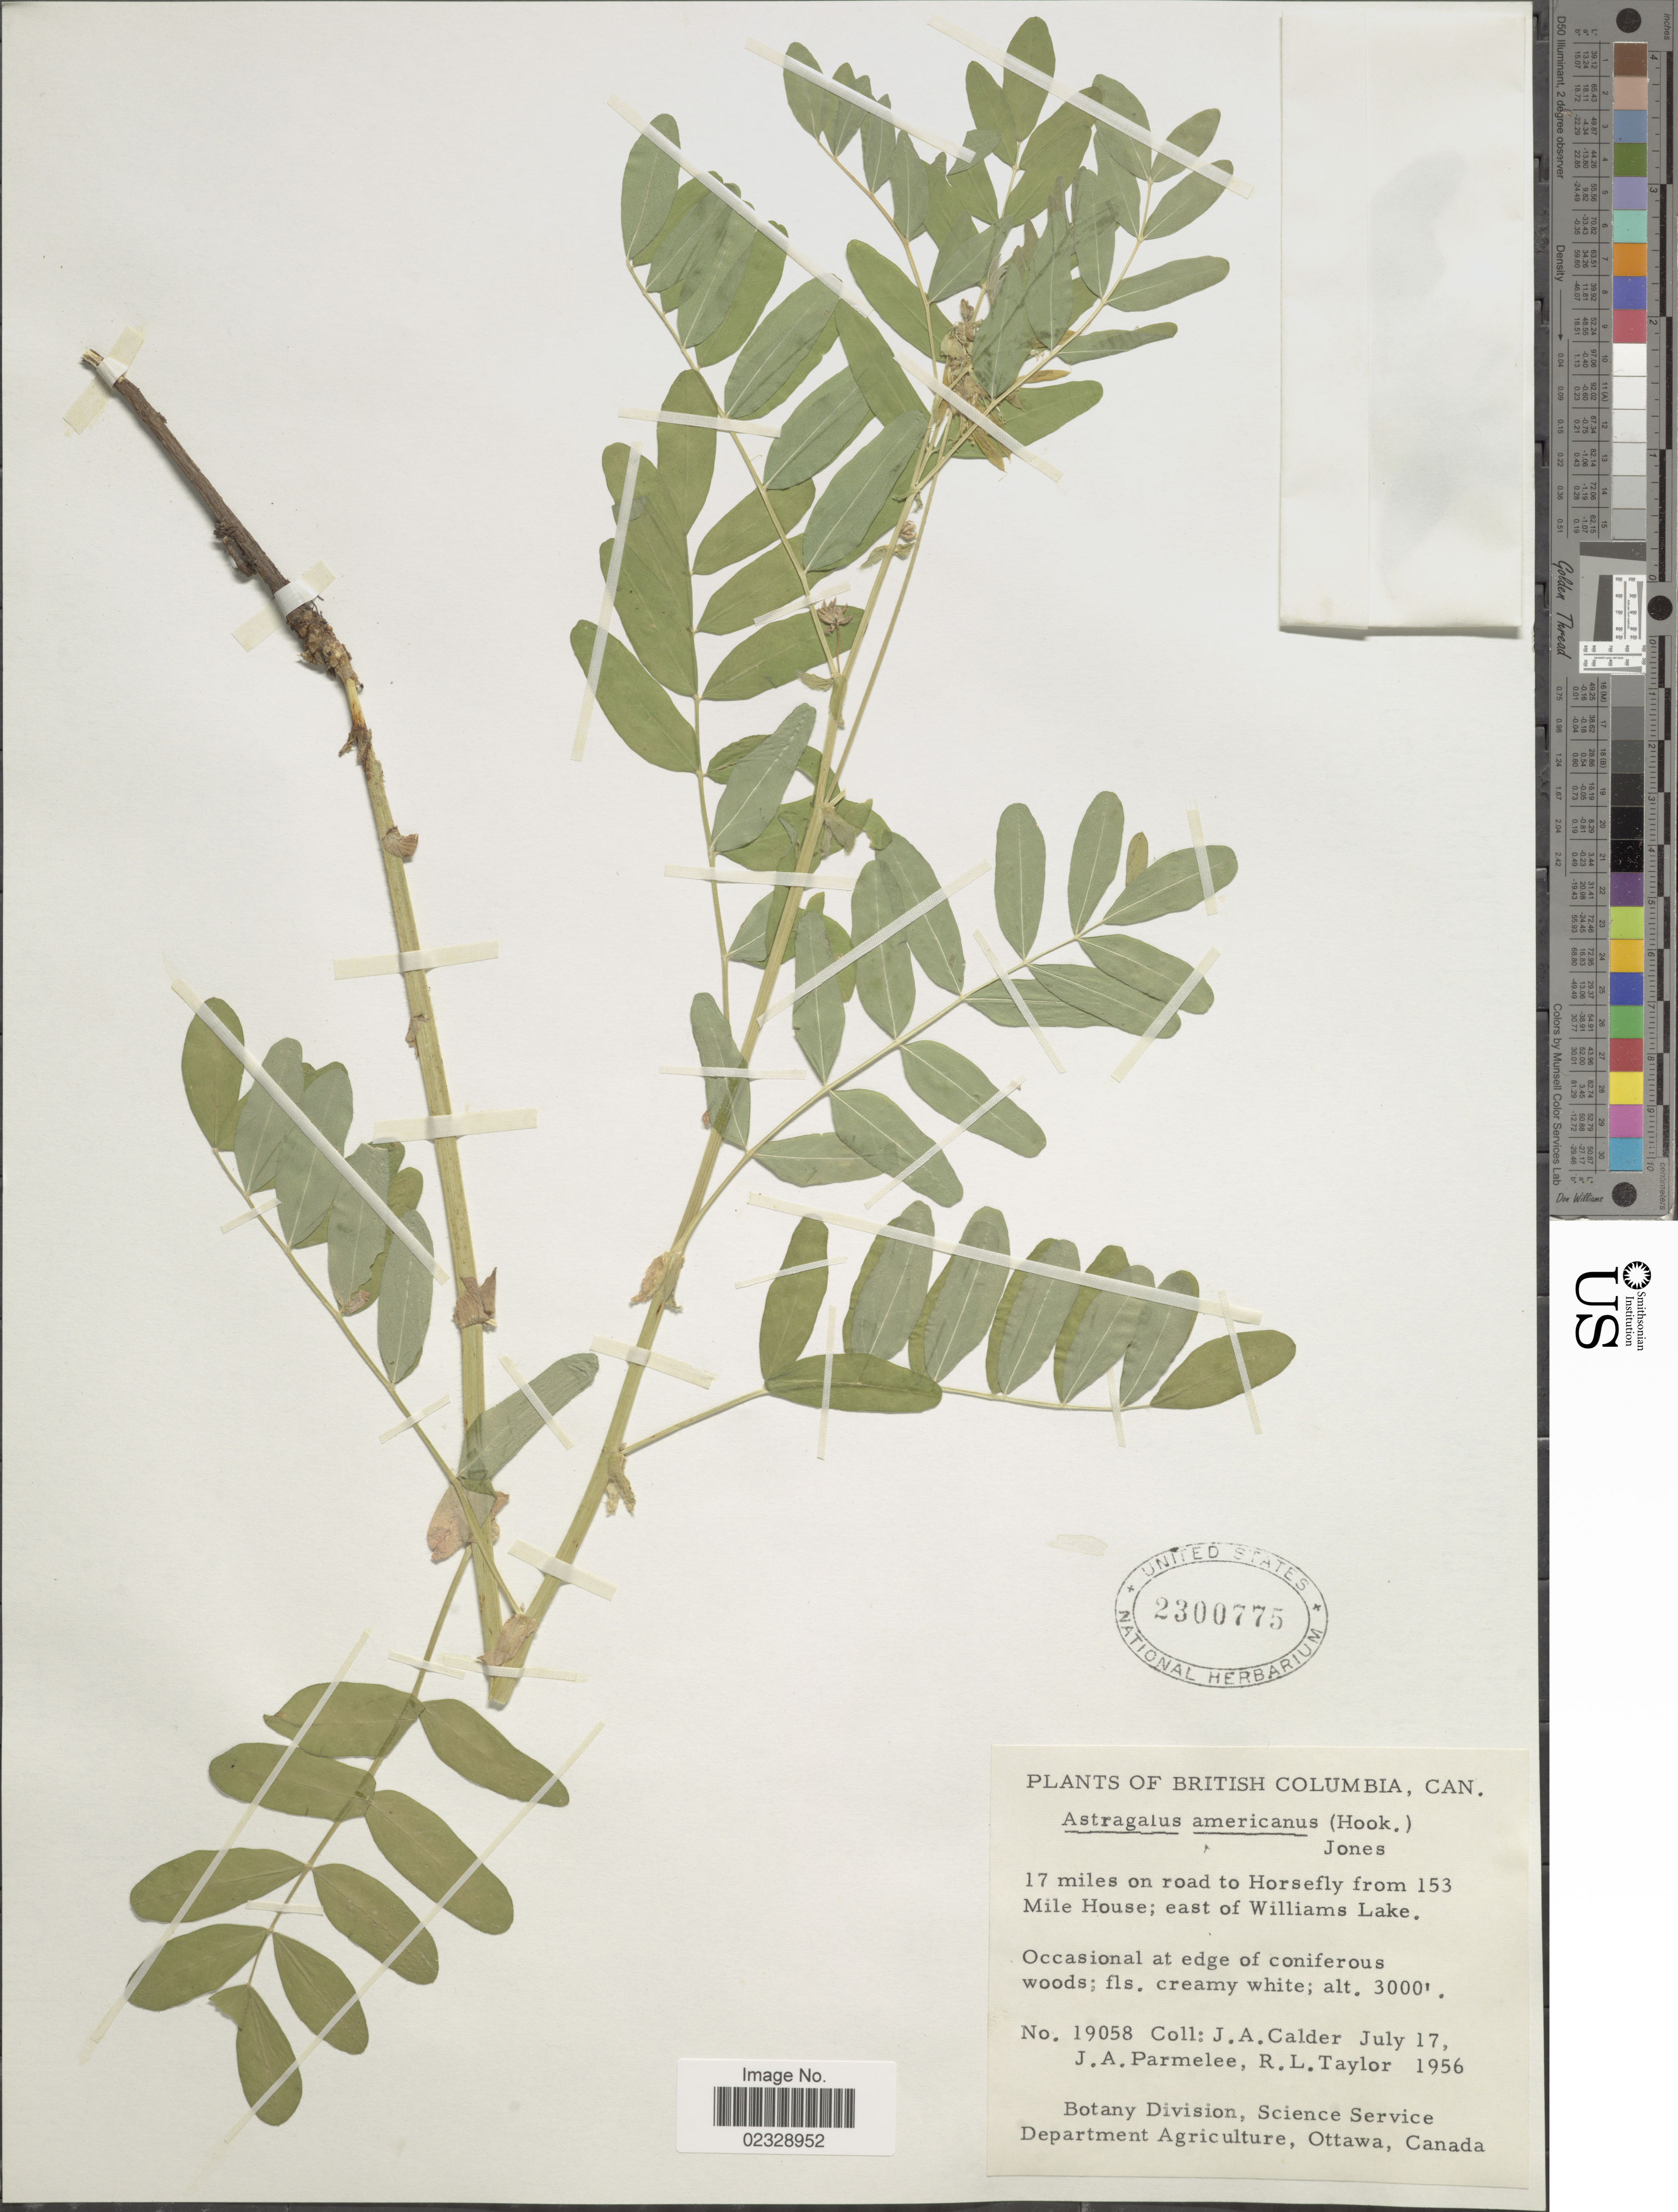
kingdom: Plantae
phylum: Tracheophyta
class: Magnoliopsida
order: Fabales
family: Fabaceae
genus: Astragalus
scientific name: Astragalus americanus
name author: (Hook.) M.E. Jones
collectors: J. A. Calder, J. A. Parmelee & R. Taylor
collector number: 19058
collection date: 1956-07-17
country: Canada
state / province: British Columbia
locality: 17 miles on road to Horsefly from 153 Mile House; east of Williams Lake, Occasional at edge of coniferous woods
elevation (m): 914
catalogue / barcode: US 2300775